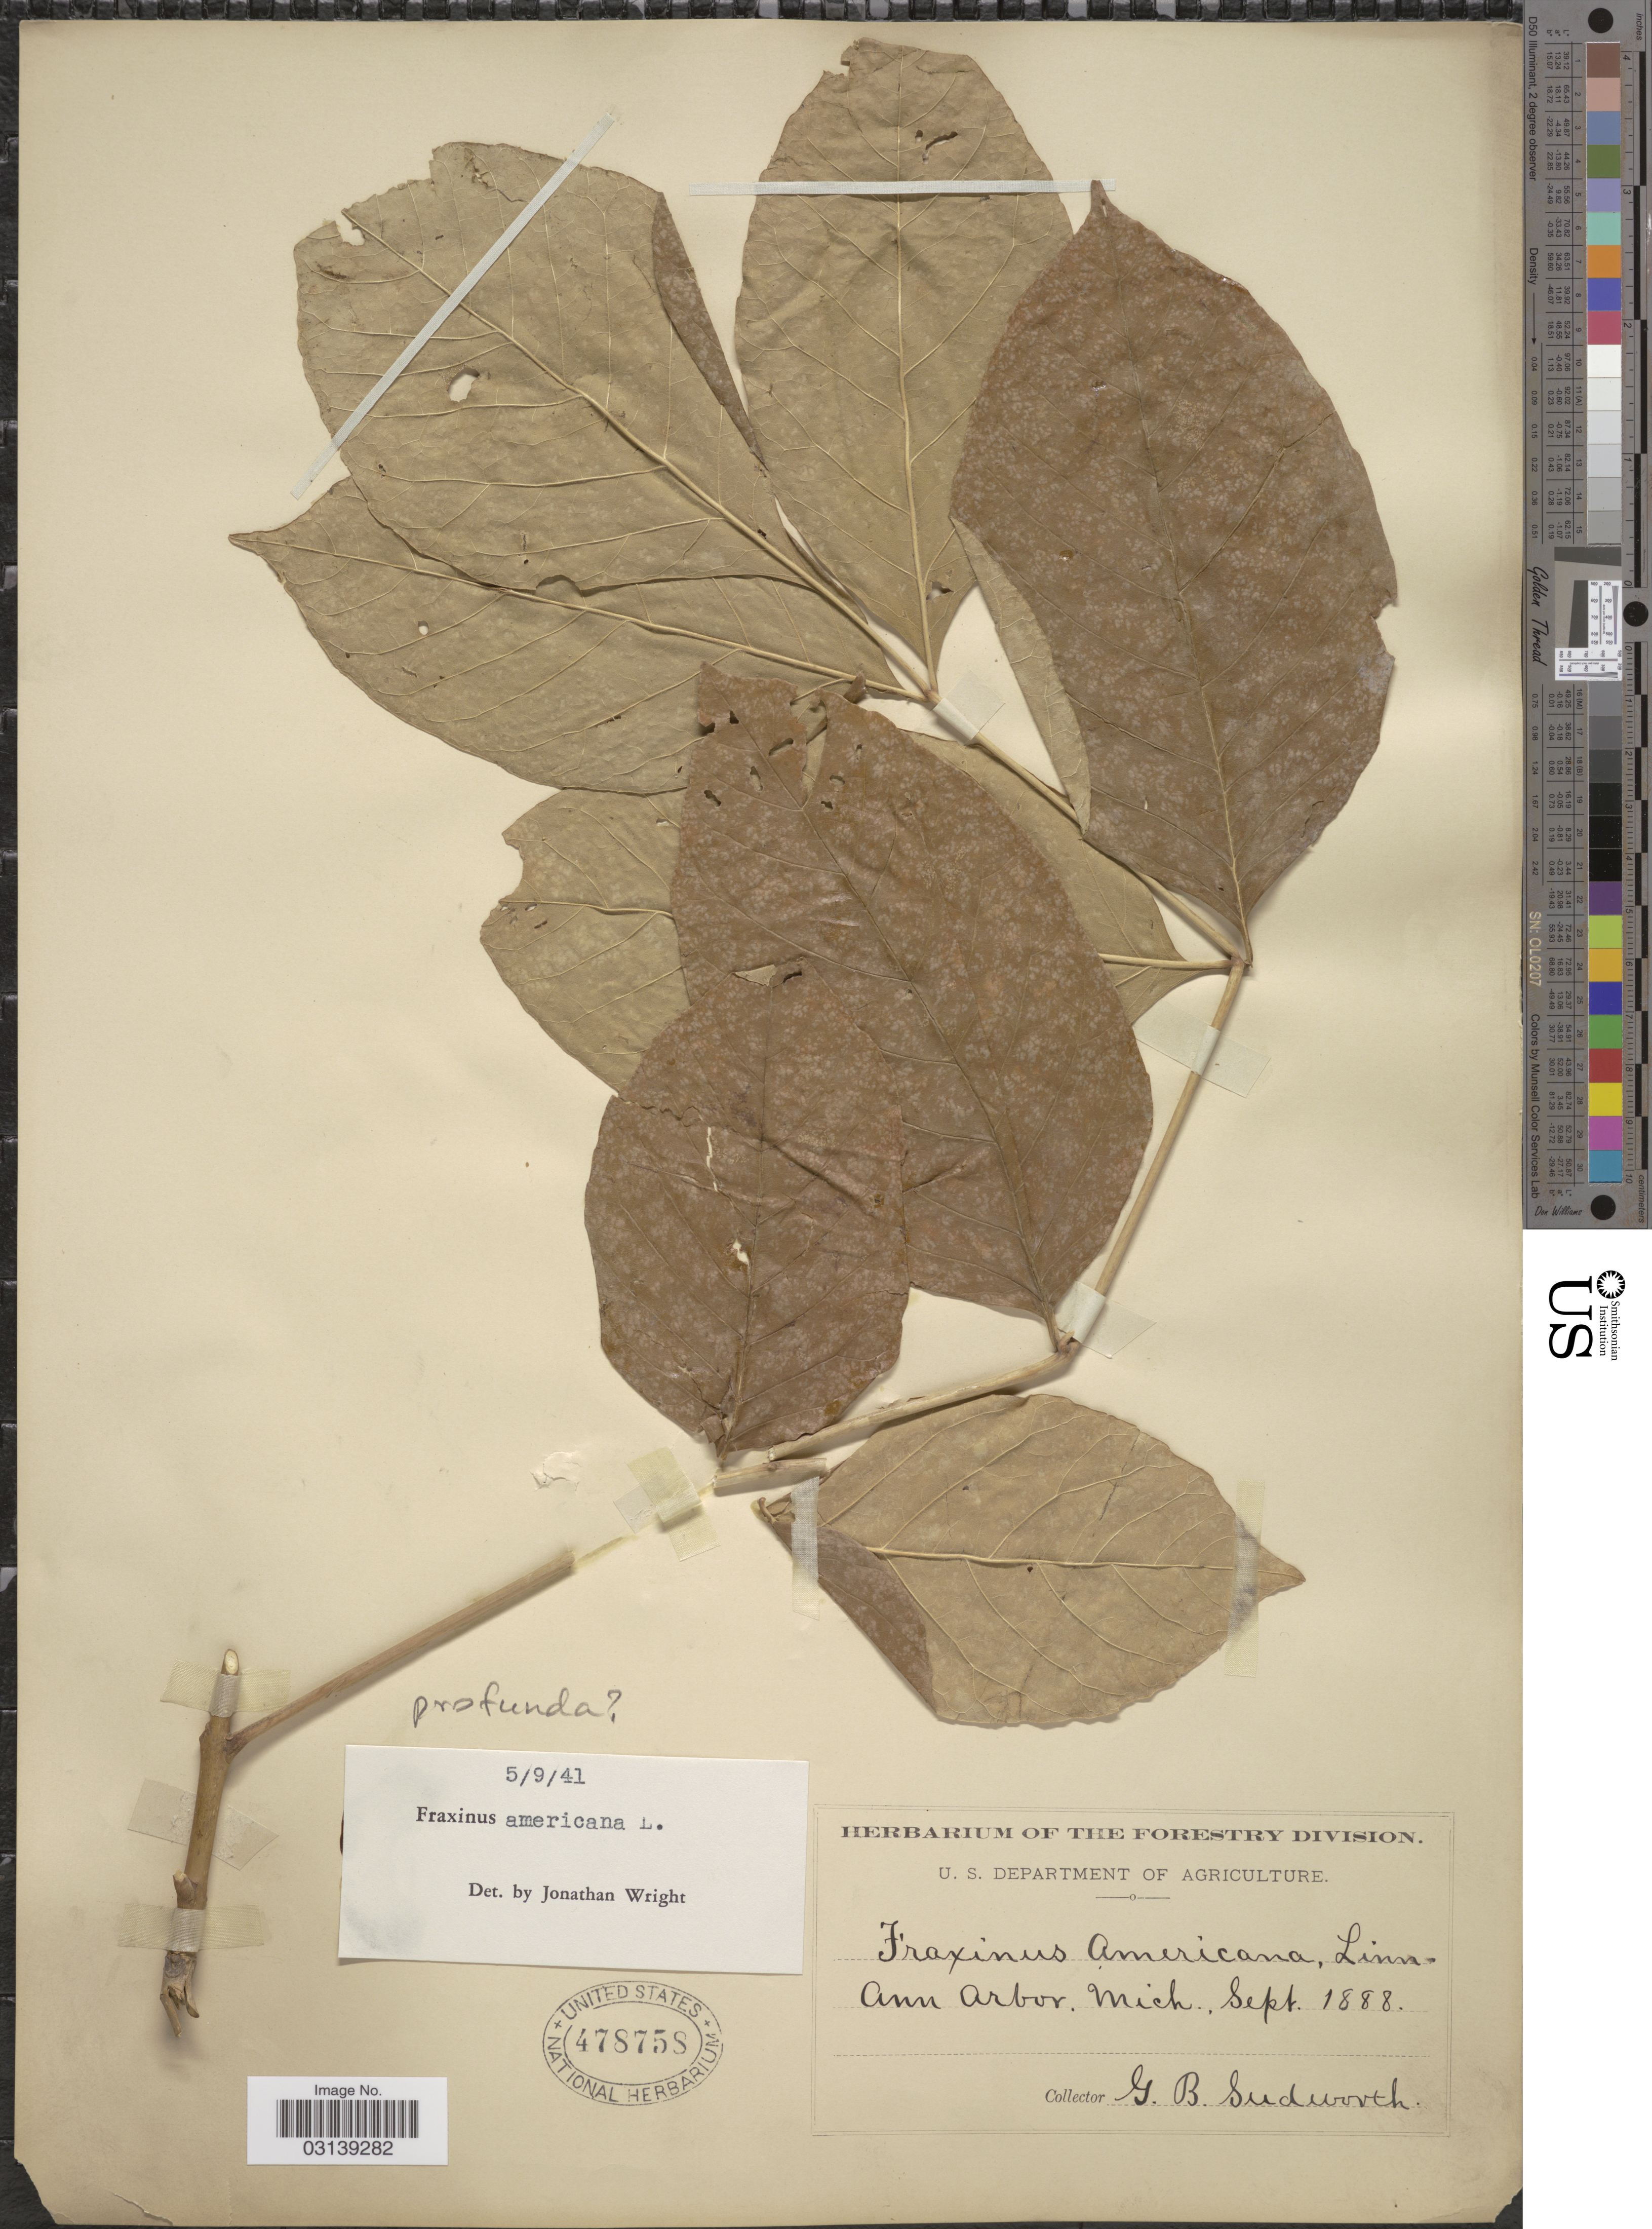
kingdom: Plantae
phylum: Tracheophyta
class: Magnoliopsida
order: Lamiales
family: Oleaceae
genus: Fraxinus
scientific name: Fraxinus profunda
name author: (Bush) Bush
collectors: G. B. Sudworth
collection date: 1888-09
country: United States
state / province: Michigan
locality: Ann Arbor.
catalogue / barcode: US 478758